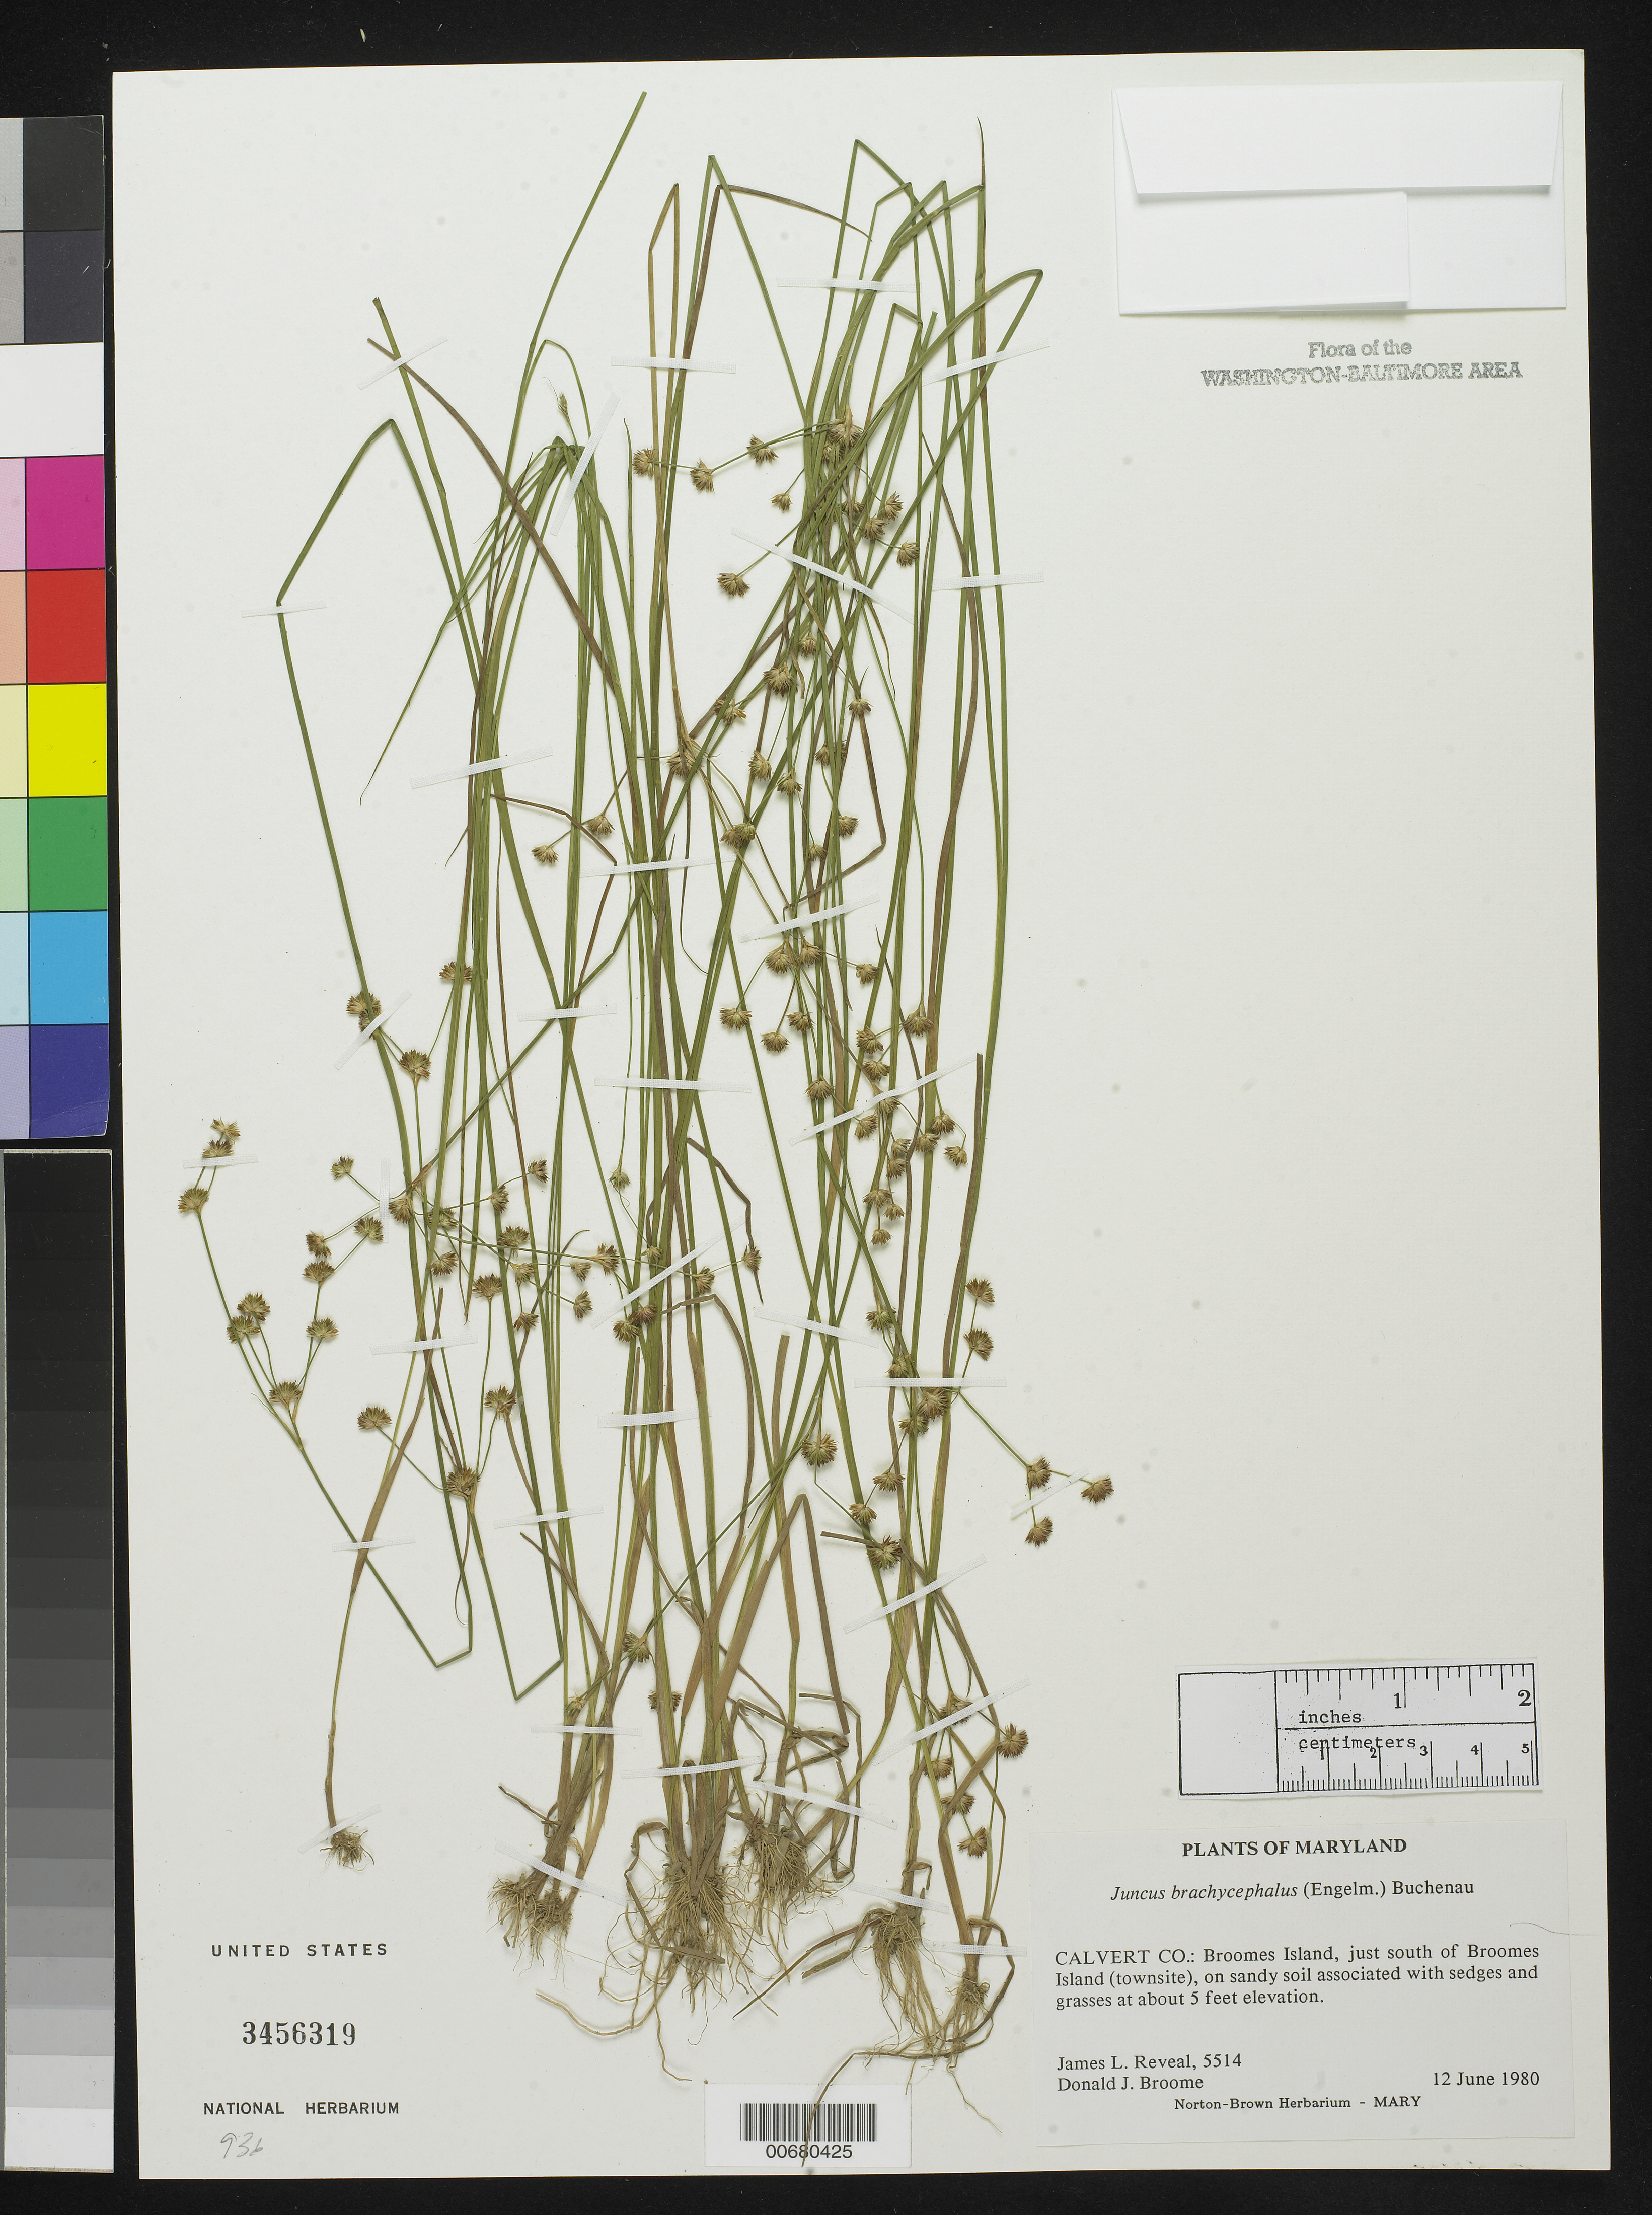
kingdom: Plantae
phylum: Tracheophyta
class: Liliopsida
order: Poales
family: Juncaceae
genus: Juncus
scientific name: Juncus acuminatus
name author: Michx.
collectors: J. L. Reveal & D. Broome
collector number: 5514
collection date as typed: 12 June 1980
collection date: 1980-06-12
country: United States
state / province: Maryland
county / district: Calvert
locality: Broomes Island, just south of Broomes Island (townsite).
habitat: on sandy soil associated with sedges and grasses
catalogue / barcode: US 3456319